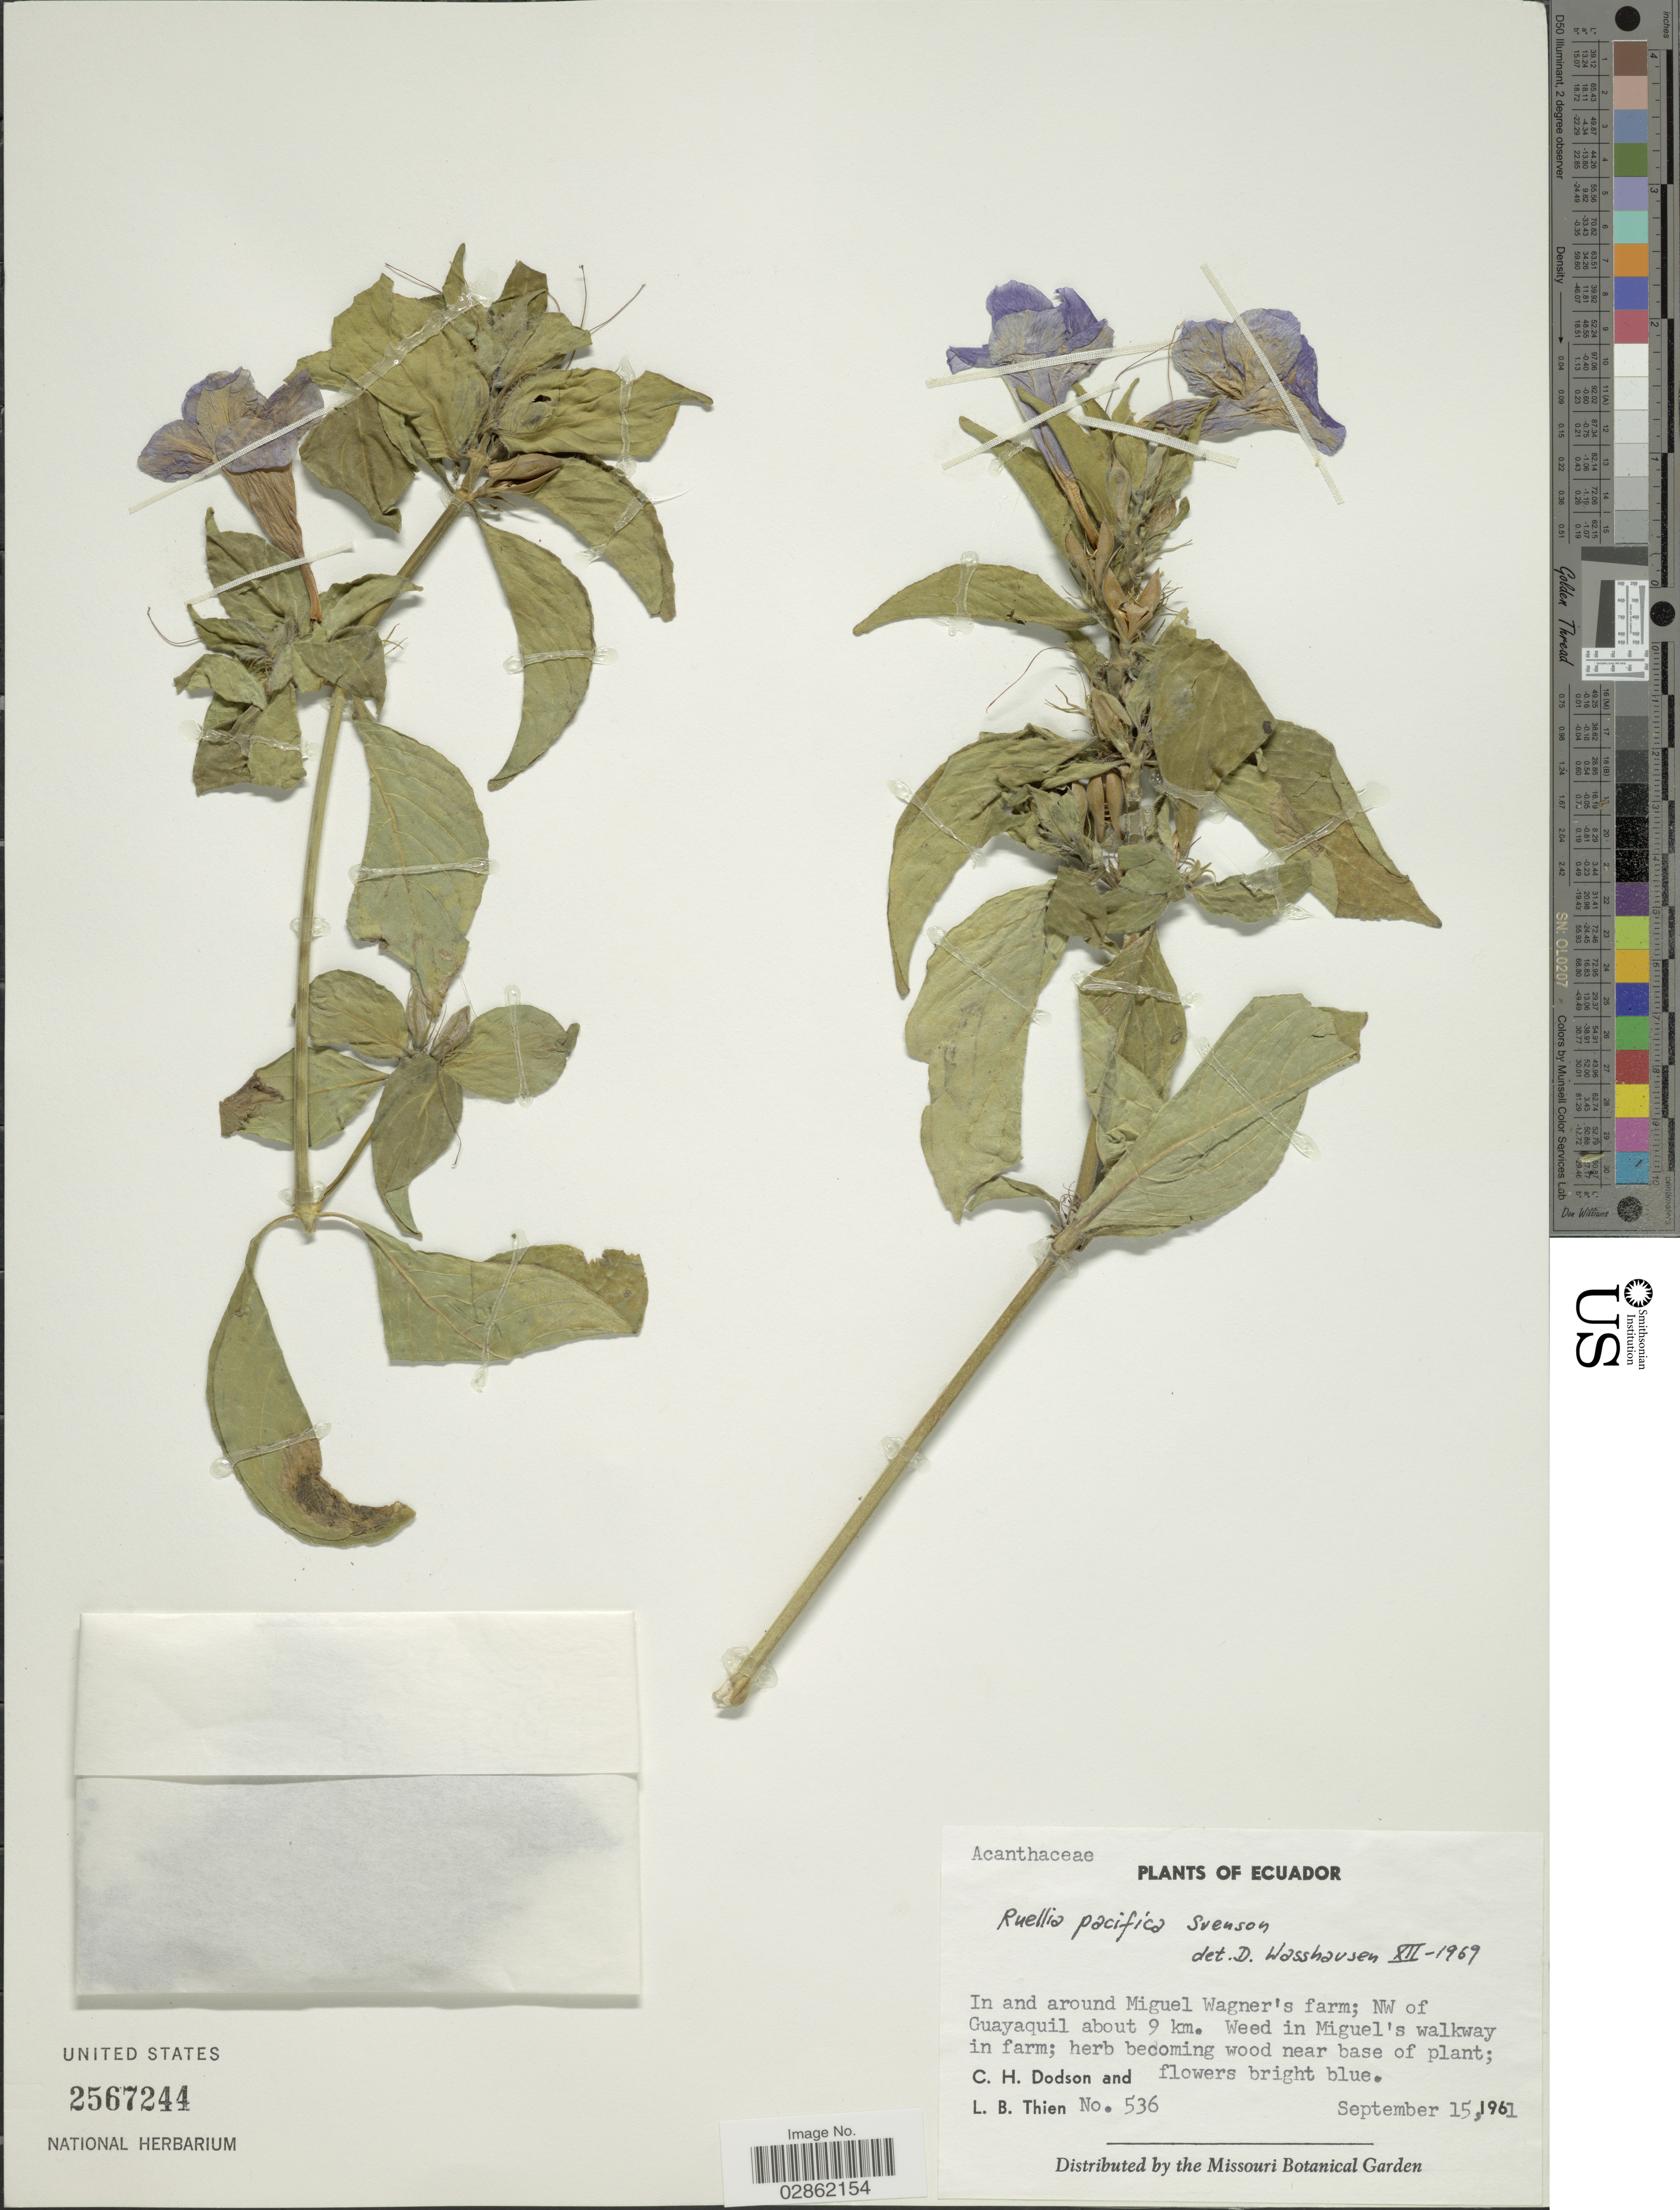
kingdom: Plantae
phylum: Tracheophyta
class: Magnoliopsida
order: Lamiales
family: Acanthaceae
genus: Ruellia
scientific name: Ruellia spectabilis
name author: (Hook.) G. Nicholson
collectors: C. H. Dodson & L. Thien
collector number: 536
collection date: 1961-09-15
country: Ecuador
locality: In and around Miguel Wagner's farm, NW of Guayaquil about 9 km, Weed in Miguel's walkway in farm.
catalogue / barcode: US 2567244